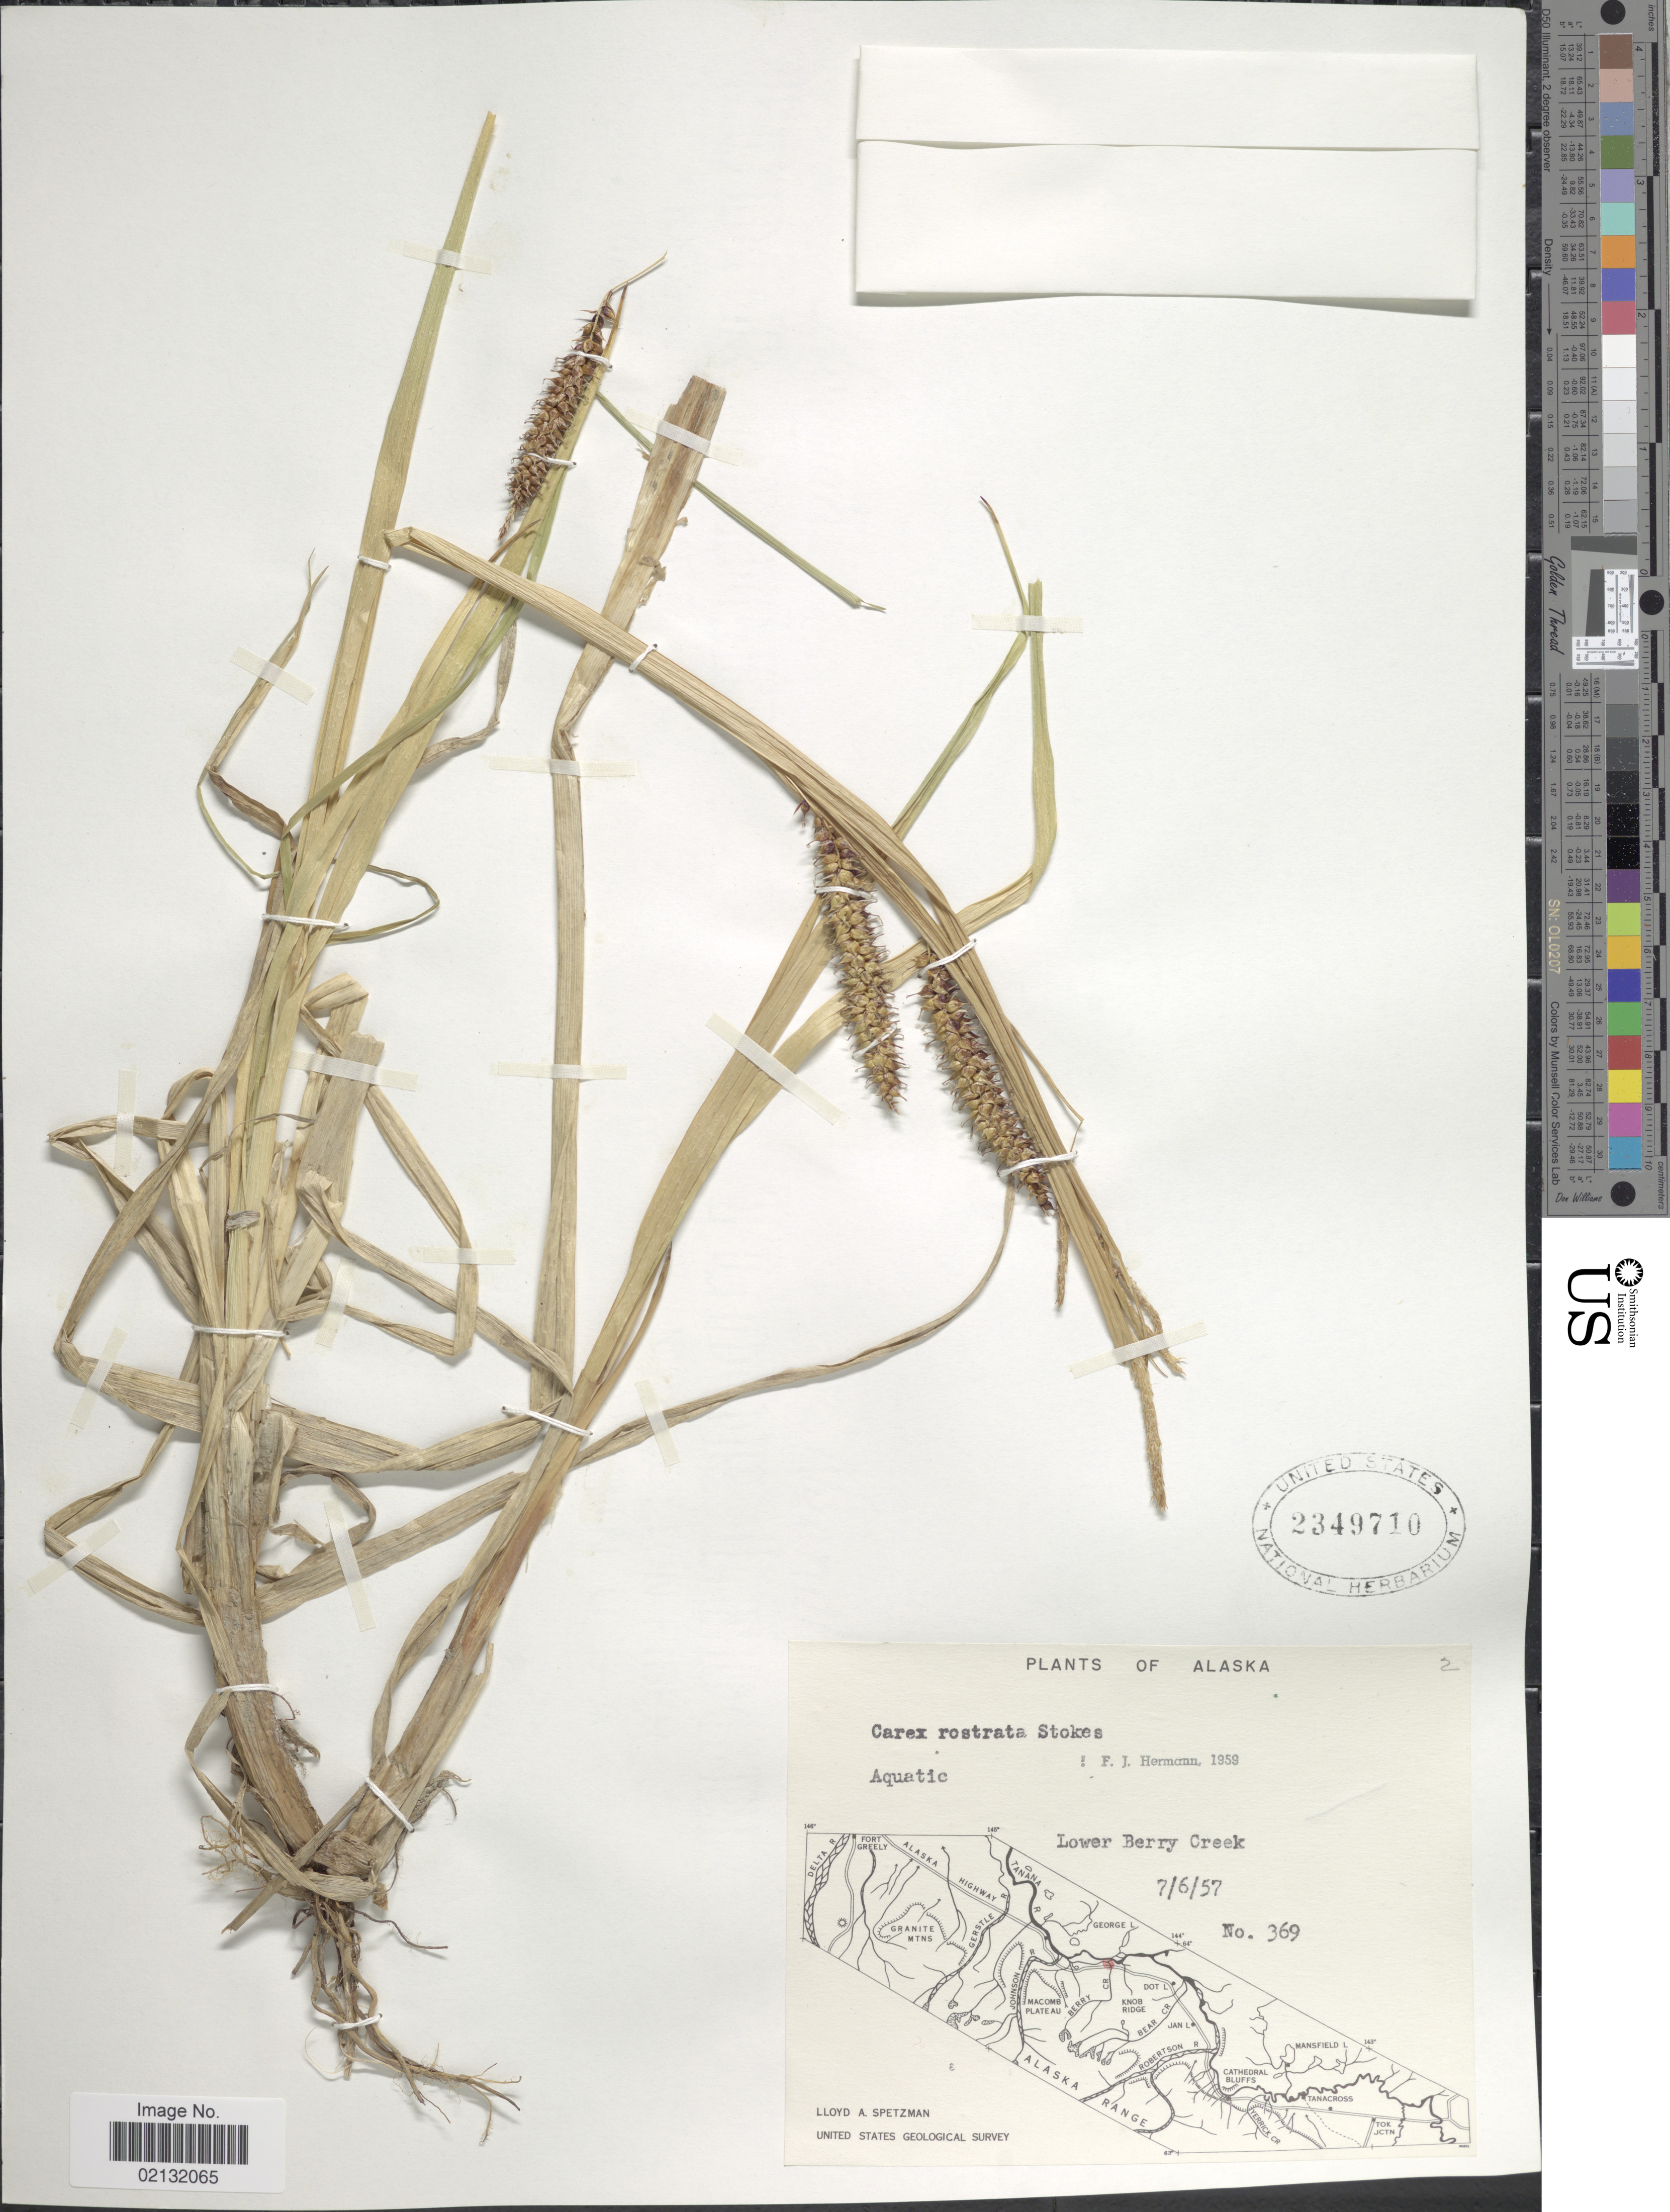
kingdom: Plantae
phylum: Tracheophyta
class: Liliopsida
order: Poales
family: Cyperaceae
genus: Carex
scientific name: Carex rostrata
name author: Stokes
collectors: L. Spetzman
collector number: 369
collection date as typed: Transcribed d/m/y: 6/7/57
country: United States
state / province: Alaska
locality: Lower Berry Creek. Aquatic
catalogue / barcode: US 2349710